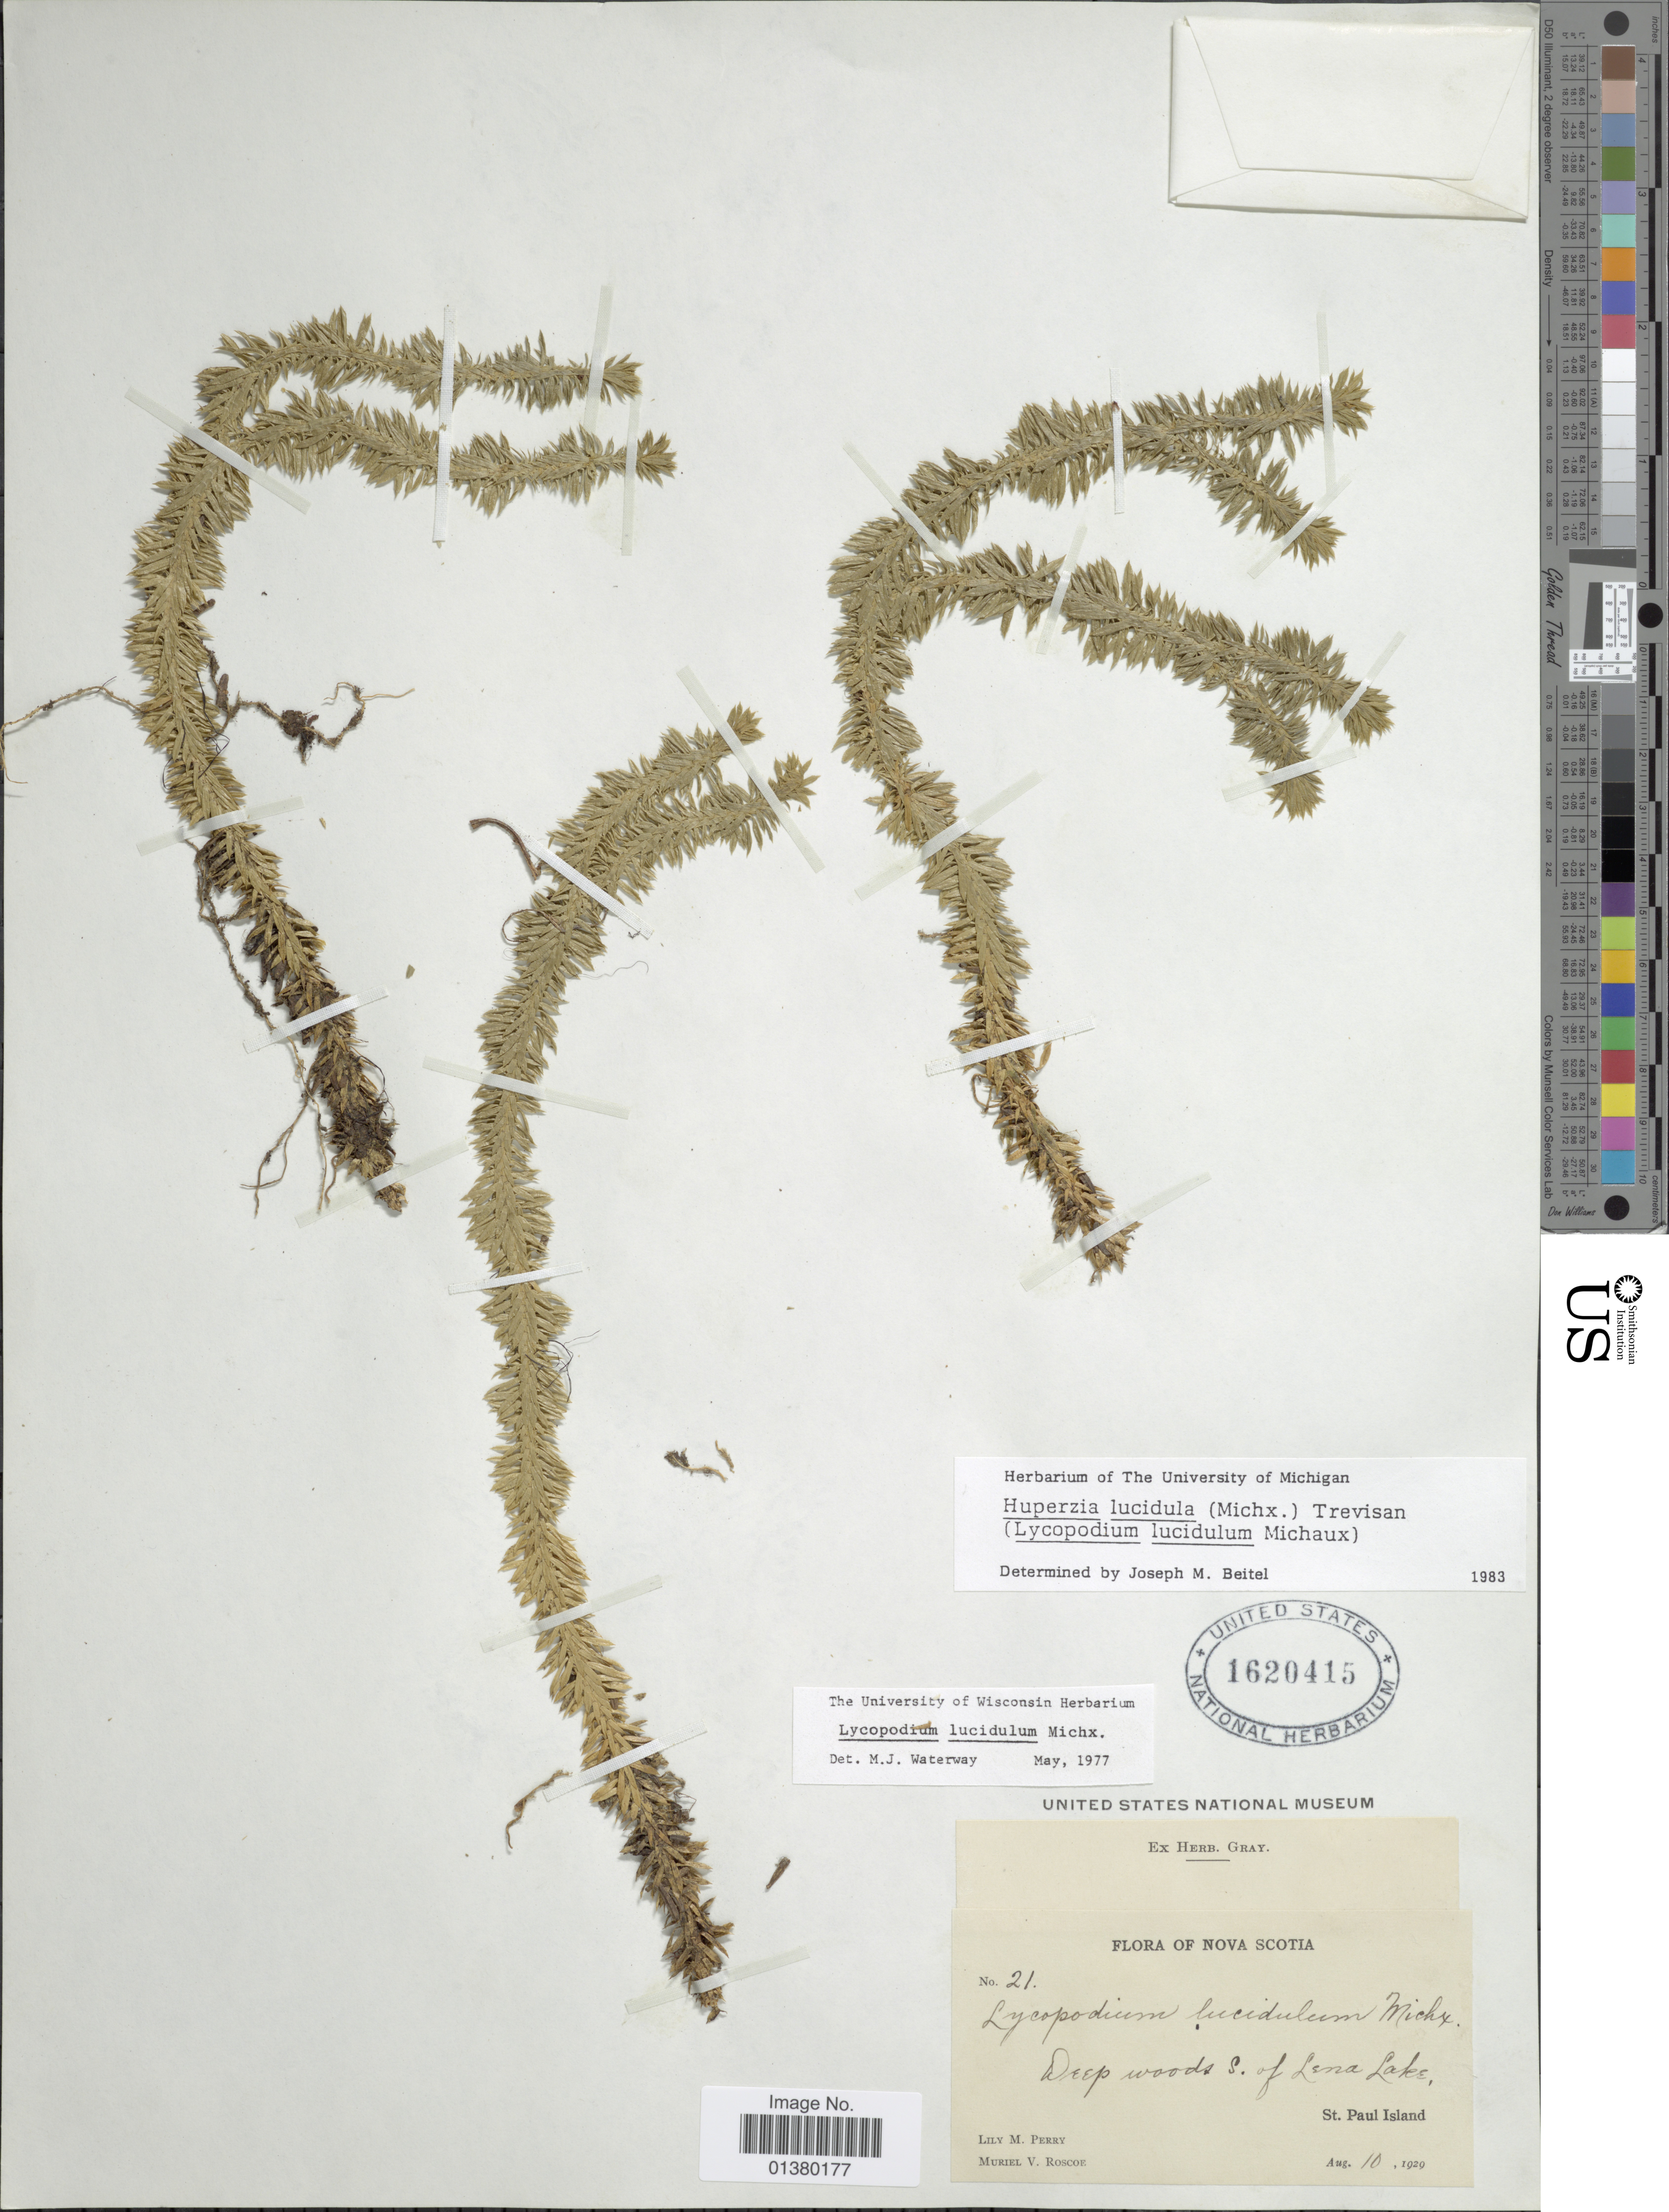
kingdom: Plantae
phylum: Tracheophyta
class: Lycopodiopsida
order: Lycopodiales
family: Lycopodiaceae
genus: Huperzia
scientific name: Huperzia lucidula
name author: (Michx.) Trevis.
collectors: L. M. Perry & M. Roscoe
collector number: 21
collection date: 1929-08-10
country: Canada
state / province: Nova Scotia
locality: Deep woods S. of Lena Lake, St. Paul Island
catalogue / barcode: US 1620415